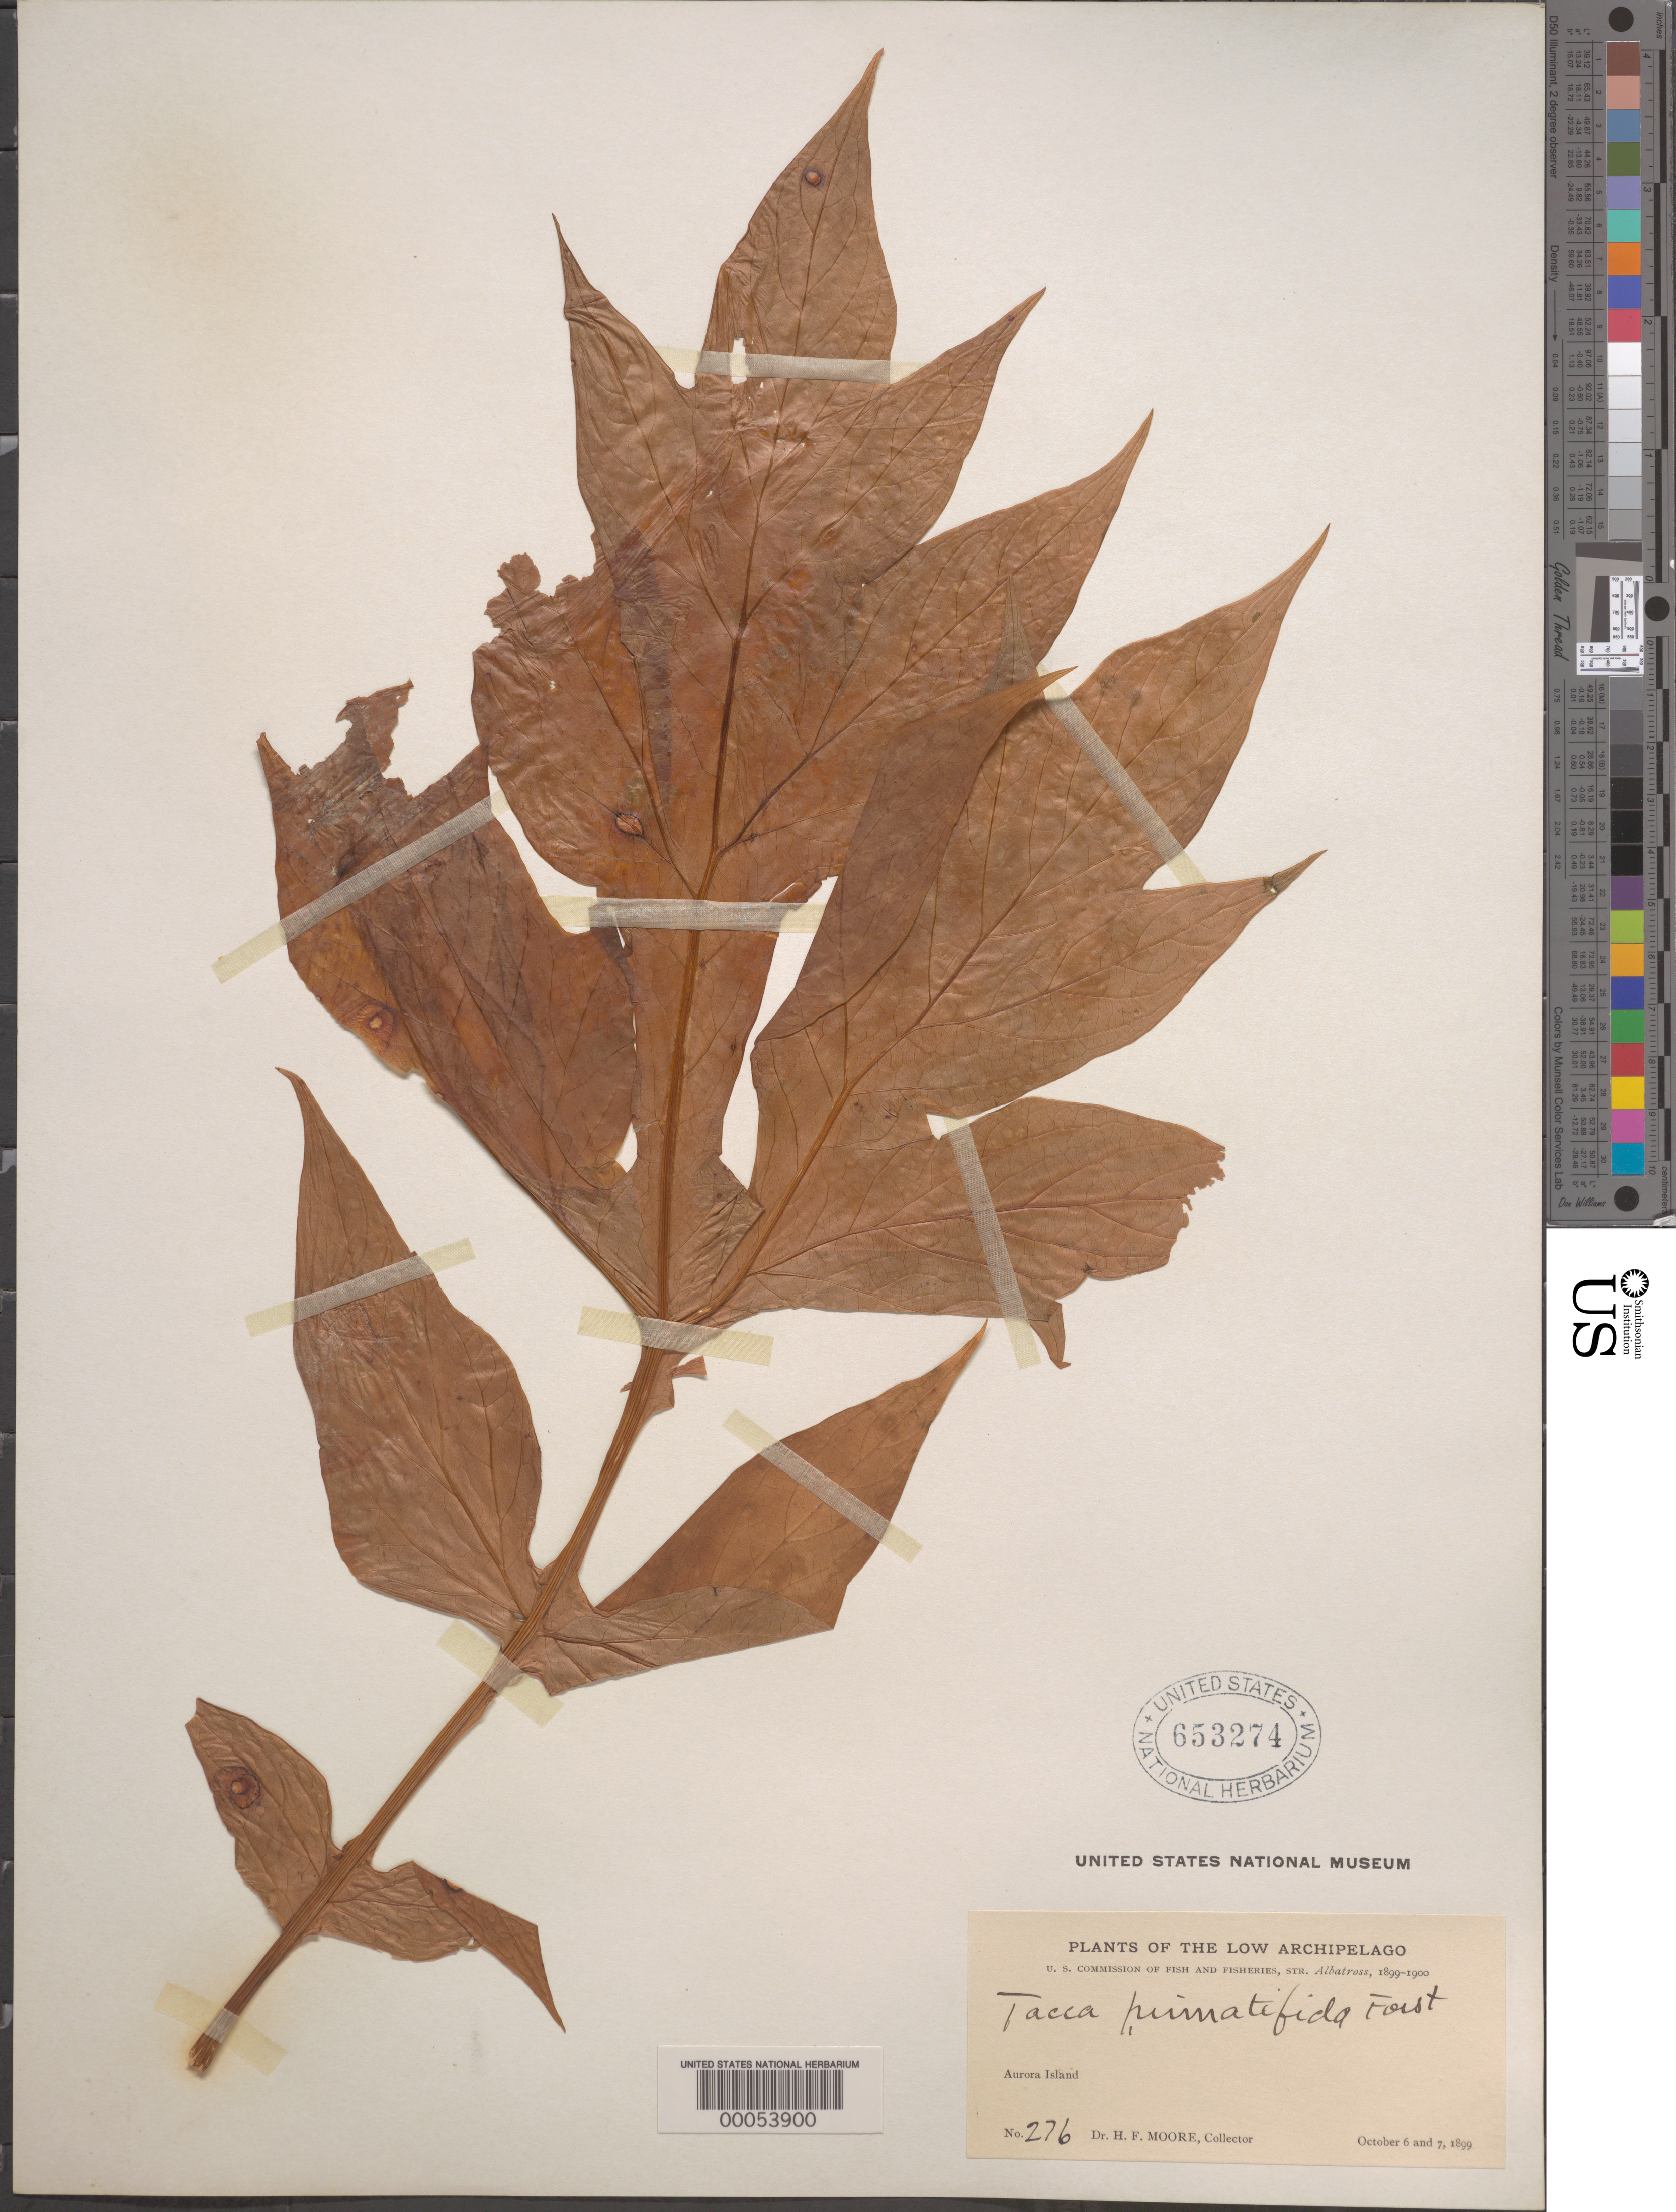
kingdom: Plantae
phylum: Tracheophyta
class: Liliopsida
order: Dioscoreales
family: Dioscoreaceae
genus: Tacca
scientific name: Tacca leontopetaloides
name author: (L.) Kuntze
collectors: D. Moore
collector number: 276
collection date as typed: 06 Oct 1899 to 07 Oct 1899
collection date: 1899-10-06/1899-10-07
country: French Polynesia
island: Makatea [Aurora]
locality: Aurora i. [= makatea i.] [Tuamotu Archipelago]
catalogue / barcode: US 653274